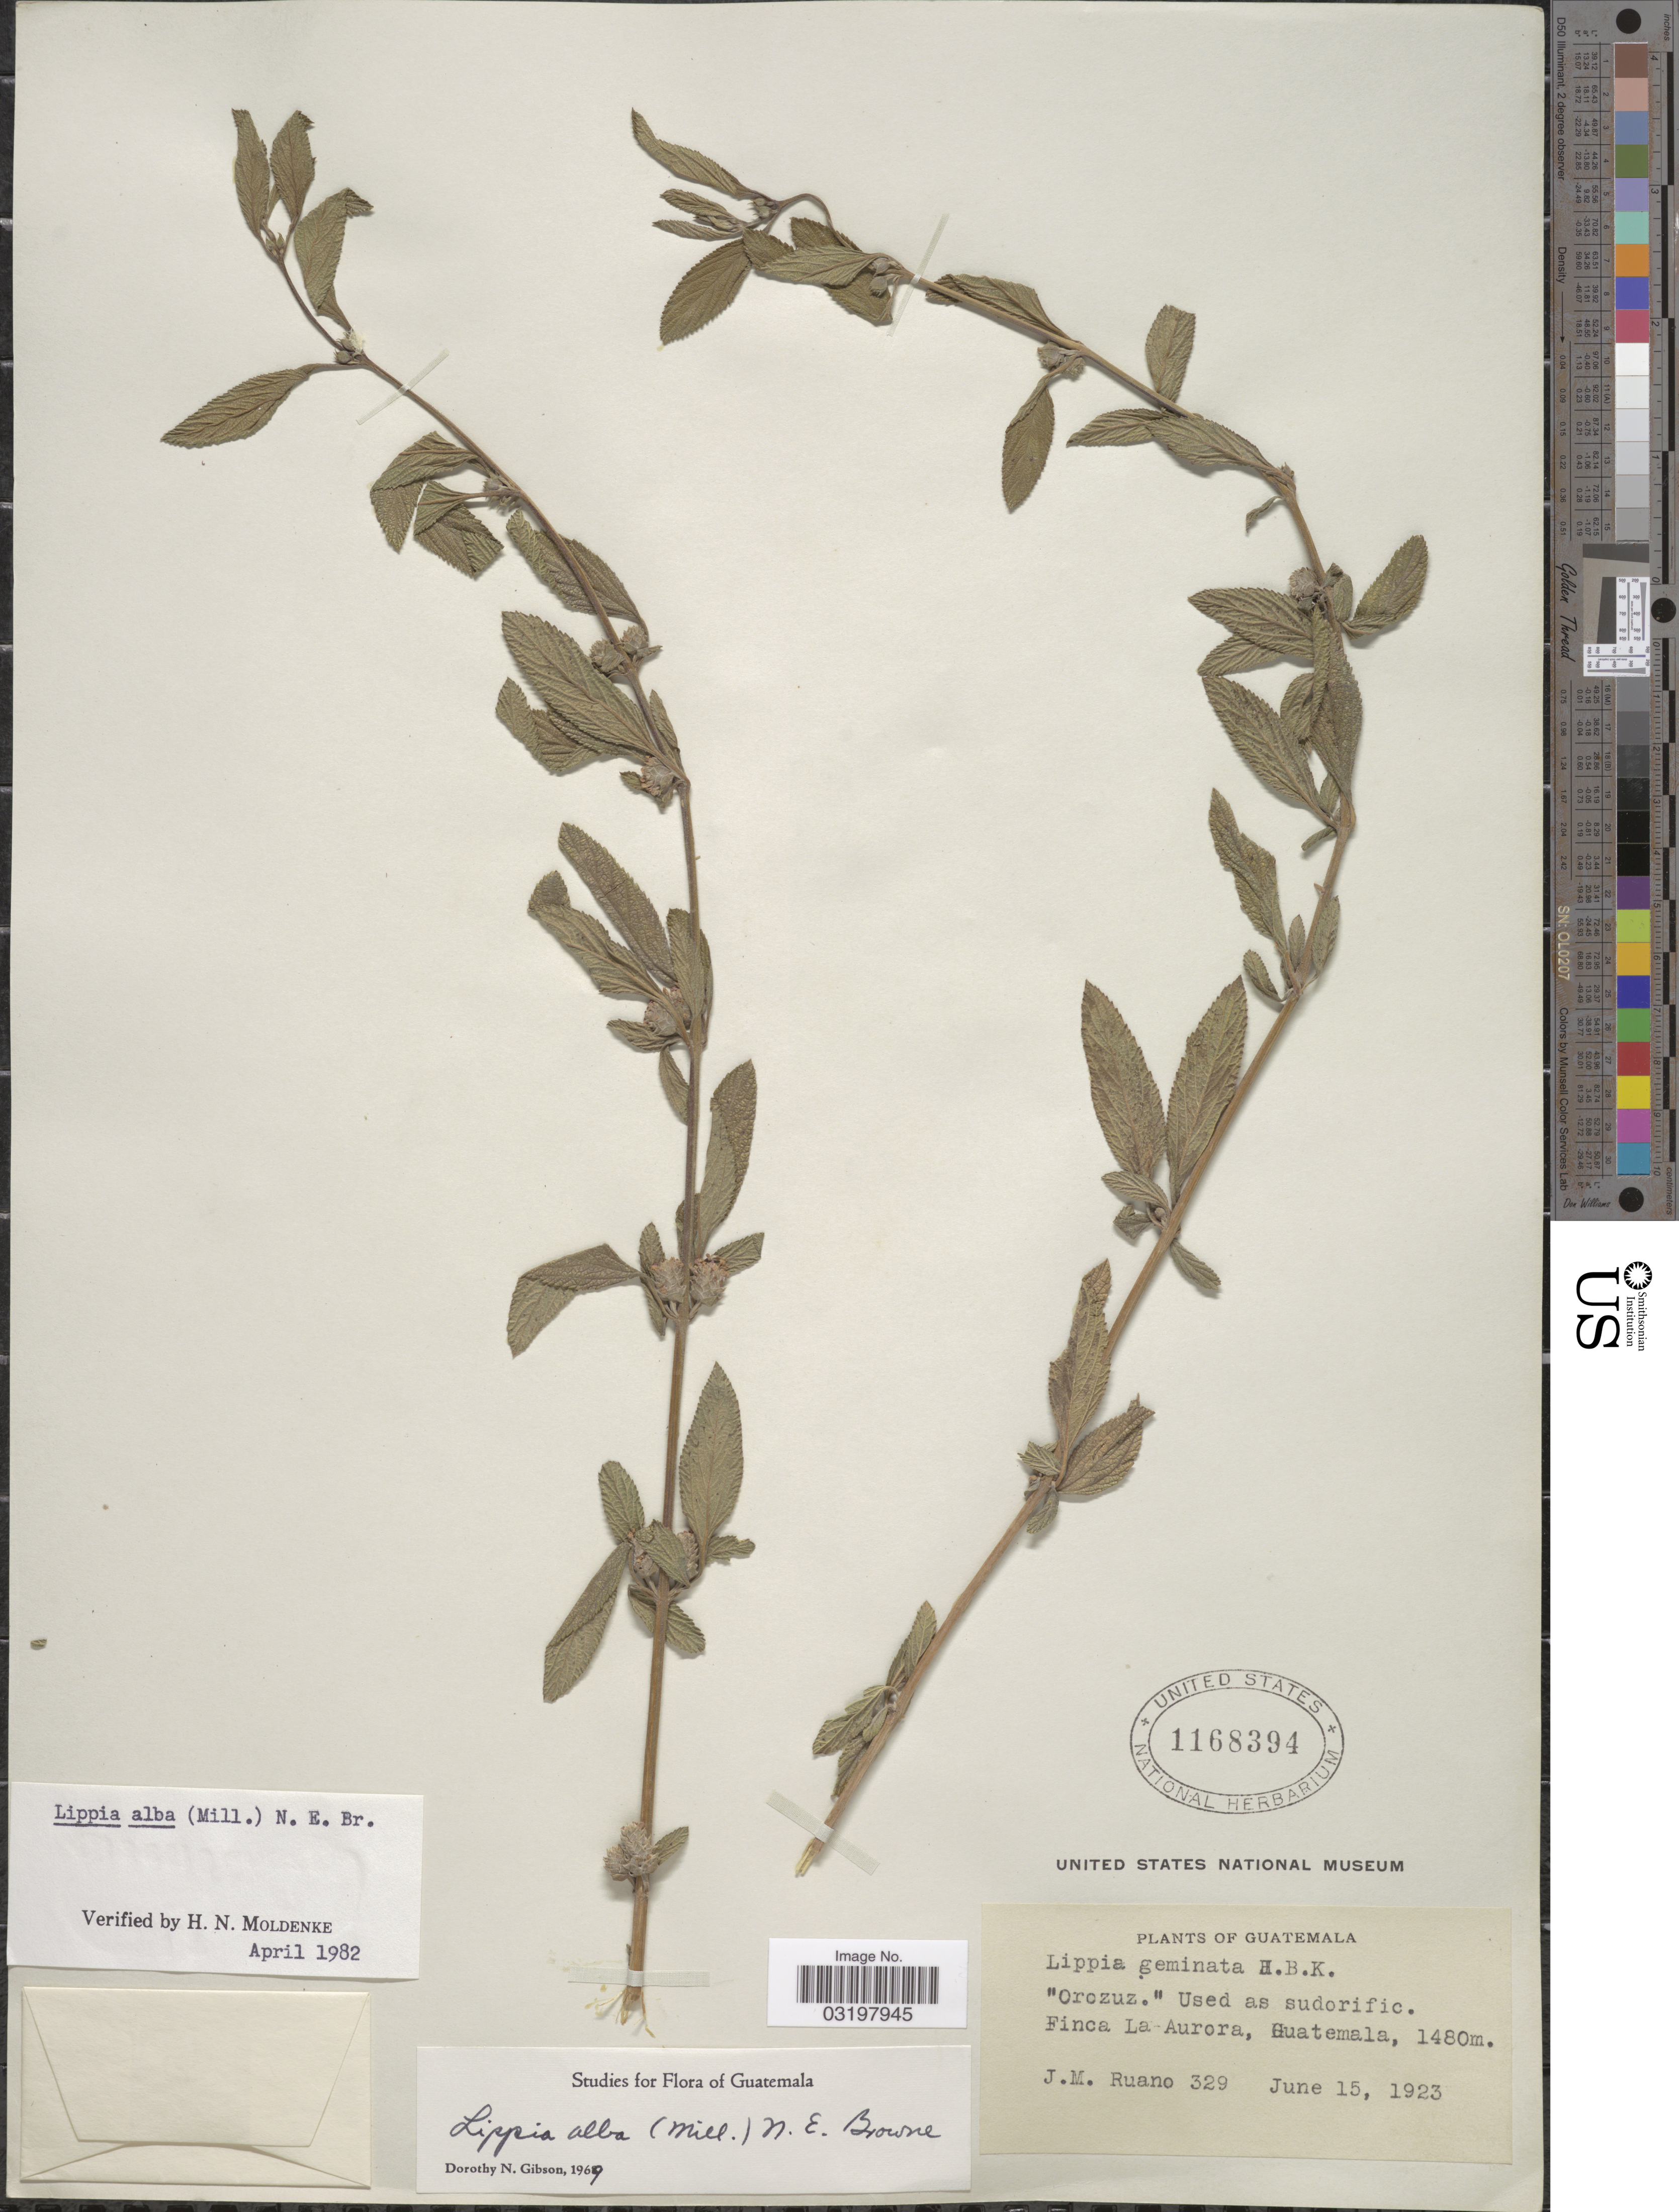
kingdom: Plantae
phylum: Tracheophyta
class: Magnoliopsida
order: Lamiales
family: Verbenaceae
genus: Lippia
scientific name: Lippia alba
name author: (Mill.) N.E. Br. ex Britton & P. Wilson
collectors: J. Morales R.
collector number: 329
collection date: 1923-06-15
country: Guatemala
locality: Finca La Aurora.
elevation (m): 1480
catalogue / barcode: US 1168394